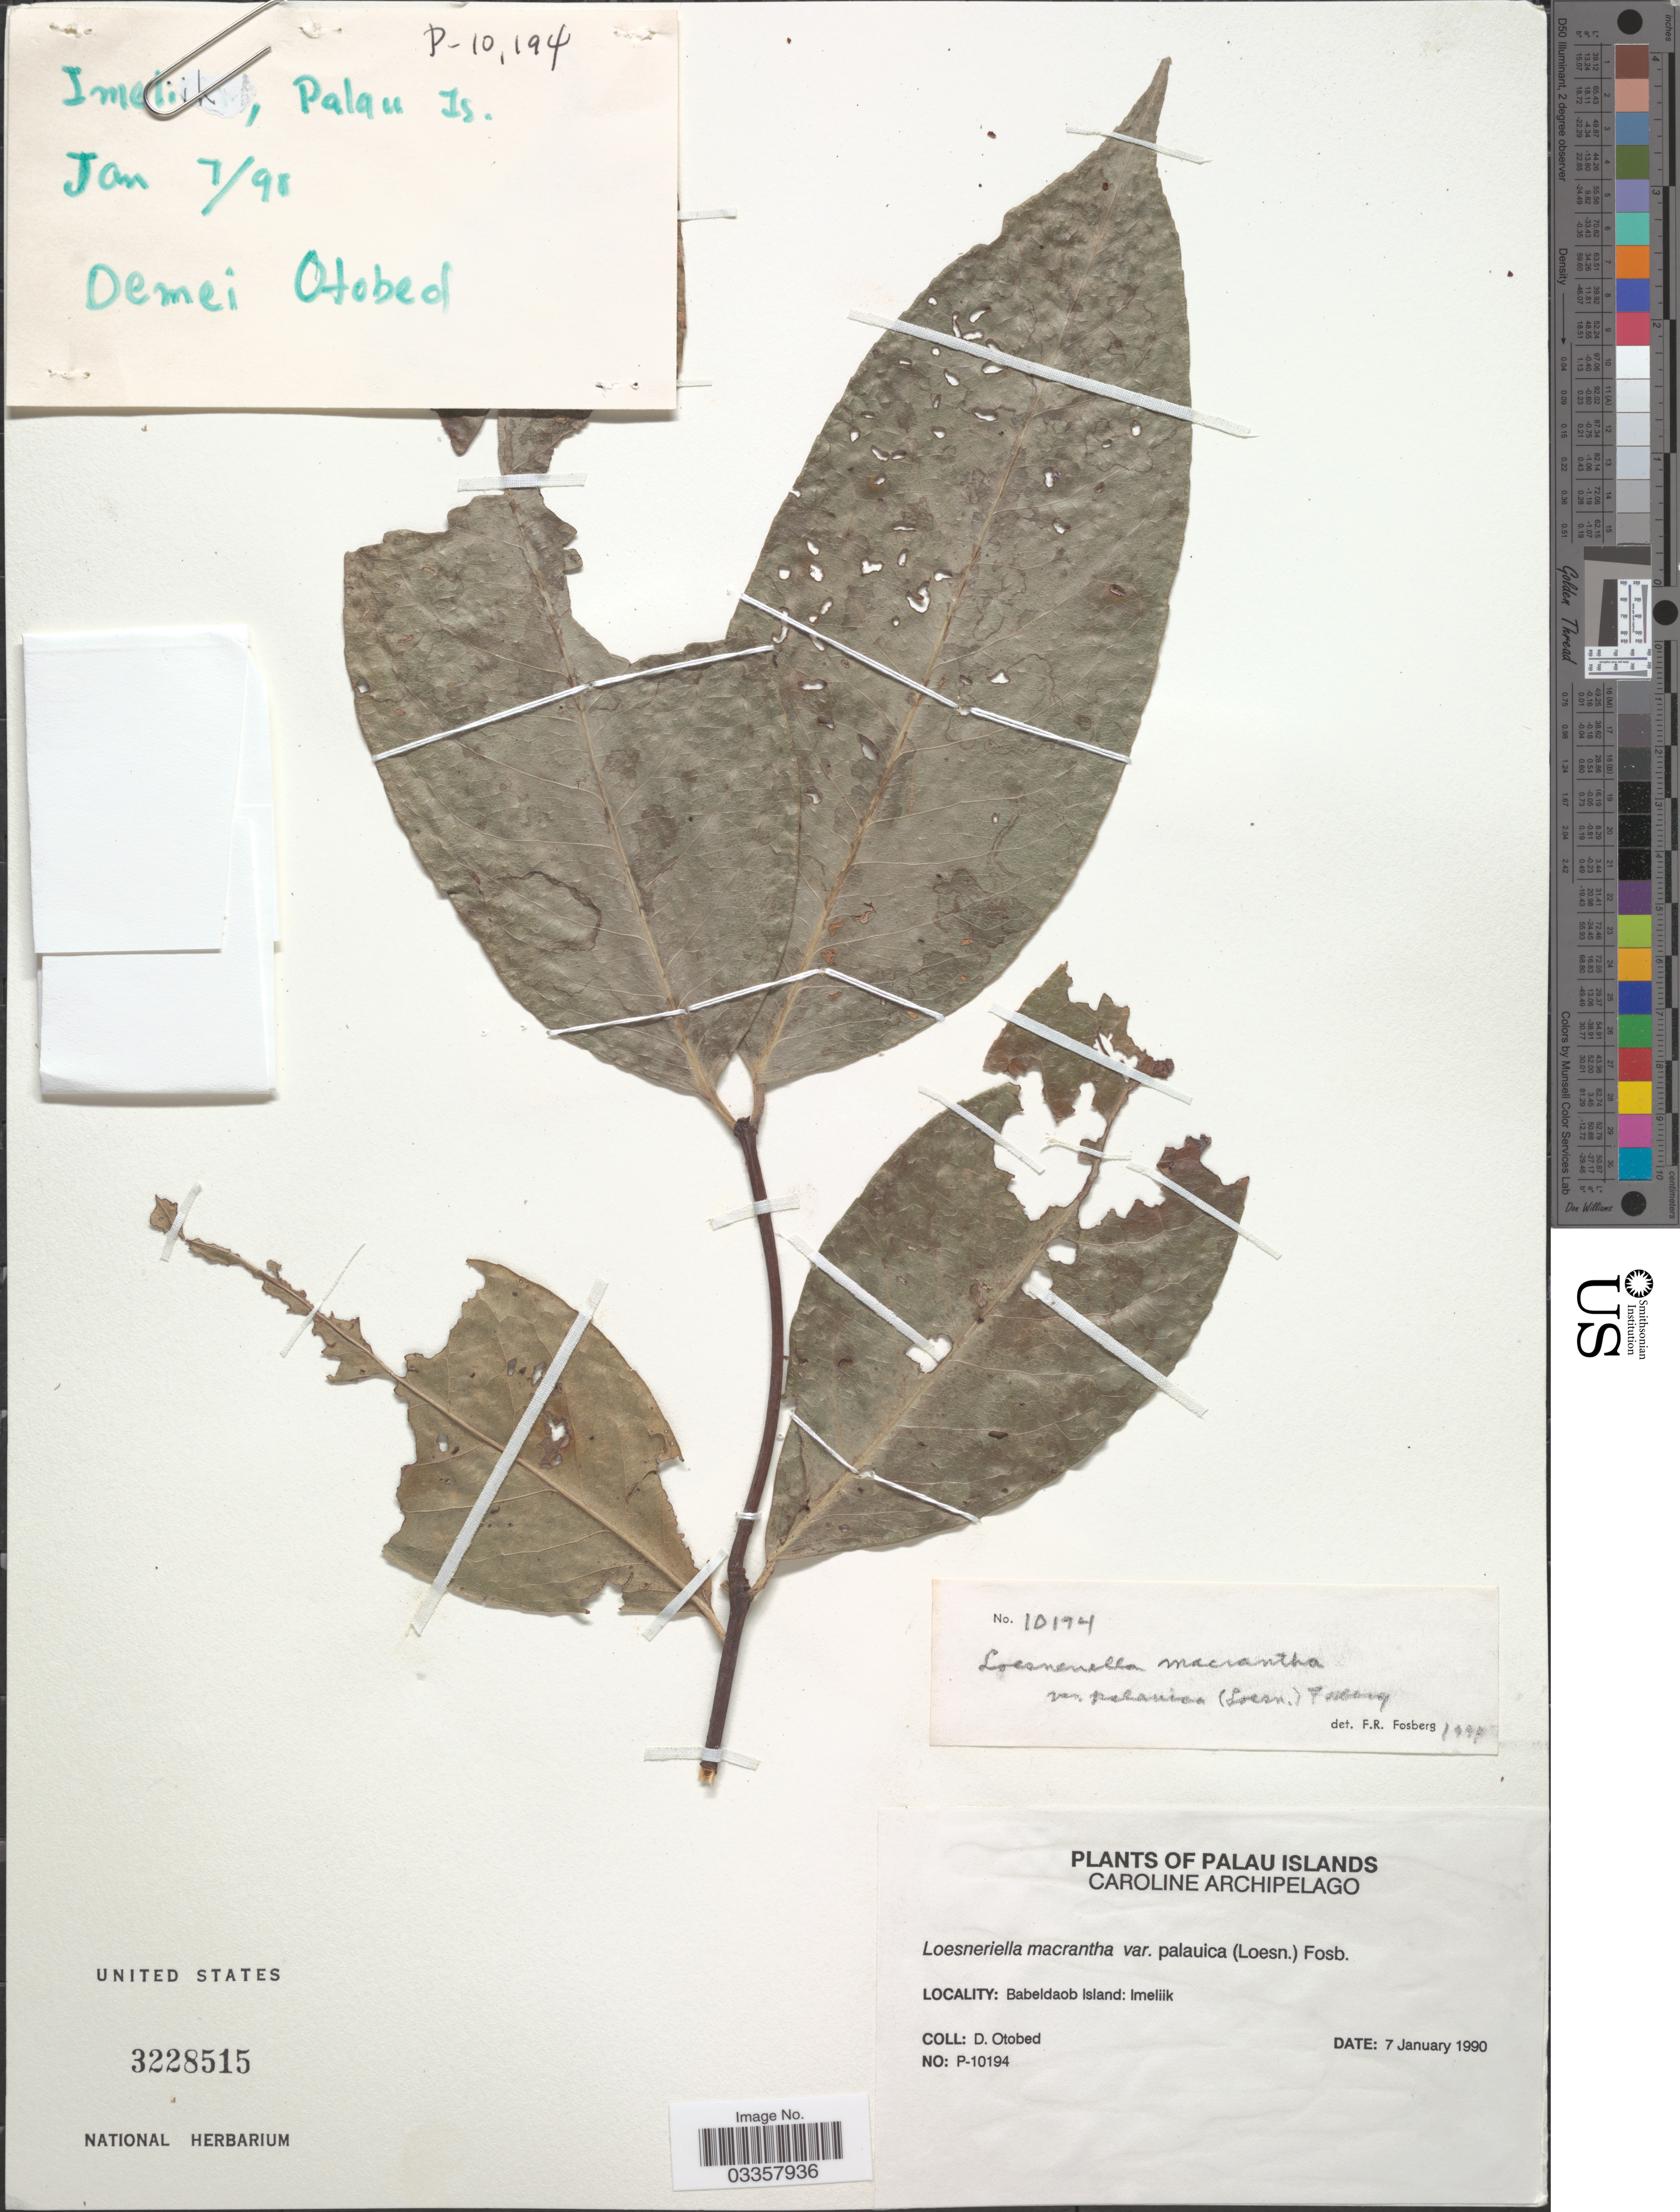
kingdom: Plantae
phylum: Tracheophyta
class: Magnoliopsida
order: Celastrales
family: Celastraceae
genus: Loeseneriella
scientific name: Loeseneriella macrantha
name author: (Korth.) A.C. Sm.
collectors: D. O. Otobed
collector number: P-10194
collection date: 1990-01-07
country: Palau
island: Babeldaob [Babelthuap]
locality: Palau Islands. Caroline Archipelago. Babeldaob Island: Imeliik.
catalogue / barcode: US 3228515